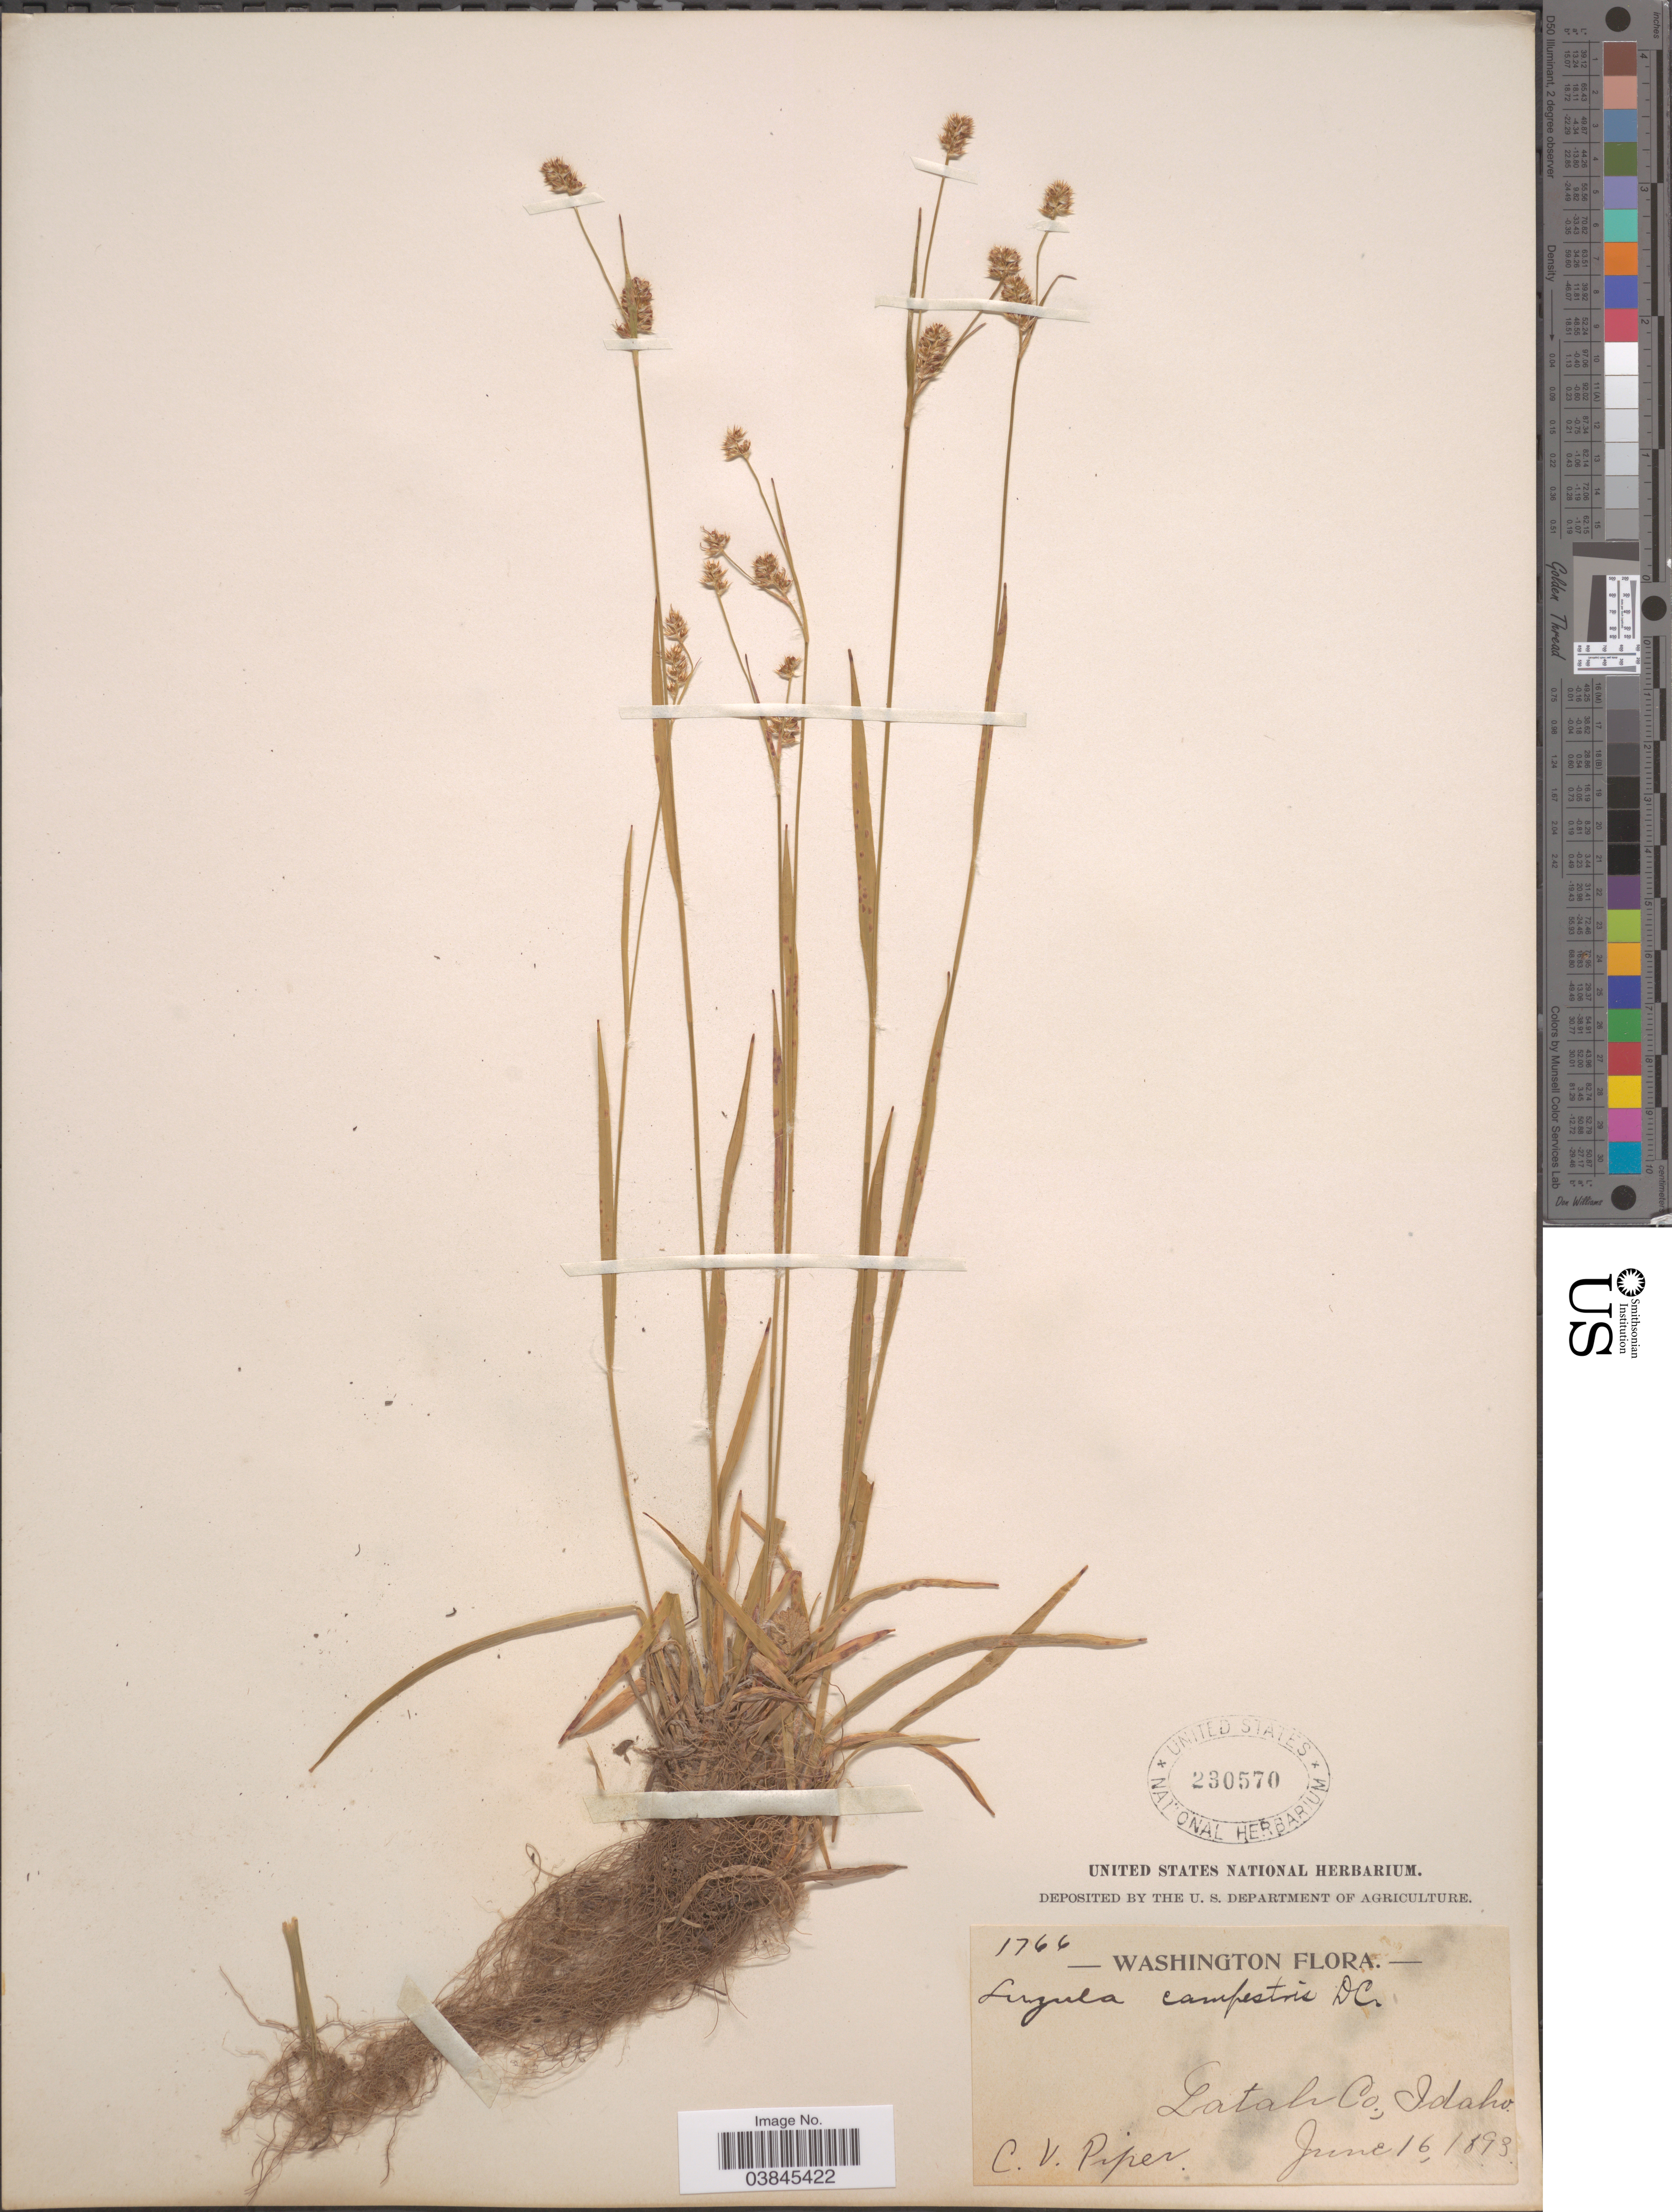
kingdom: Plantae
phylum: Tracheophyta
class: Liliopsida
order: Poales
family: Juncaceae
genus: Luzula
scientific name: Luzula campestris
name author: (L.) DC.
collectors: C. V. Piper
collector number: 1766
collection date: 1893-06-16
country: United States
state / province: Idaho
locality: Latah Co.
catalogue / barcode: US 230570